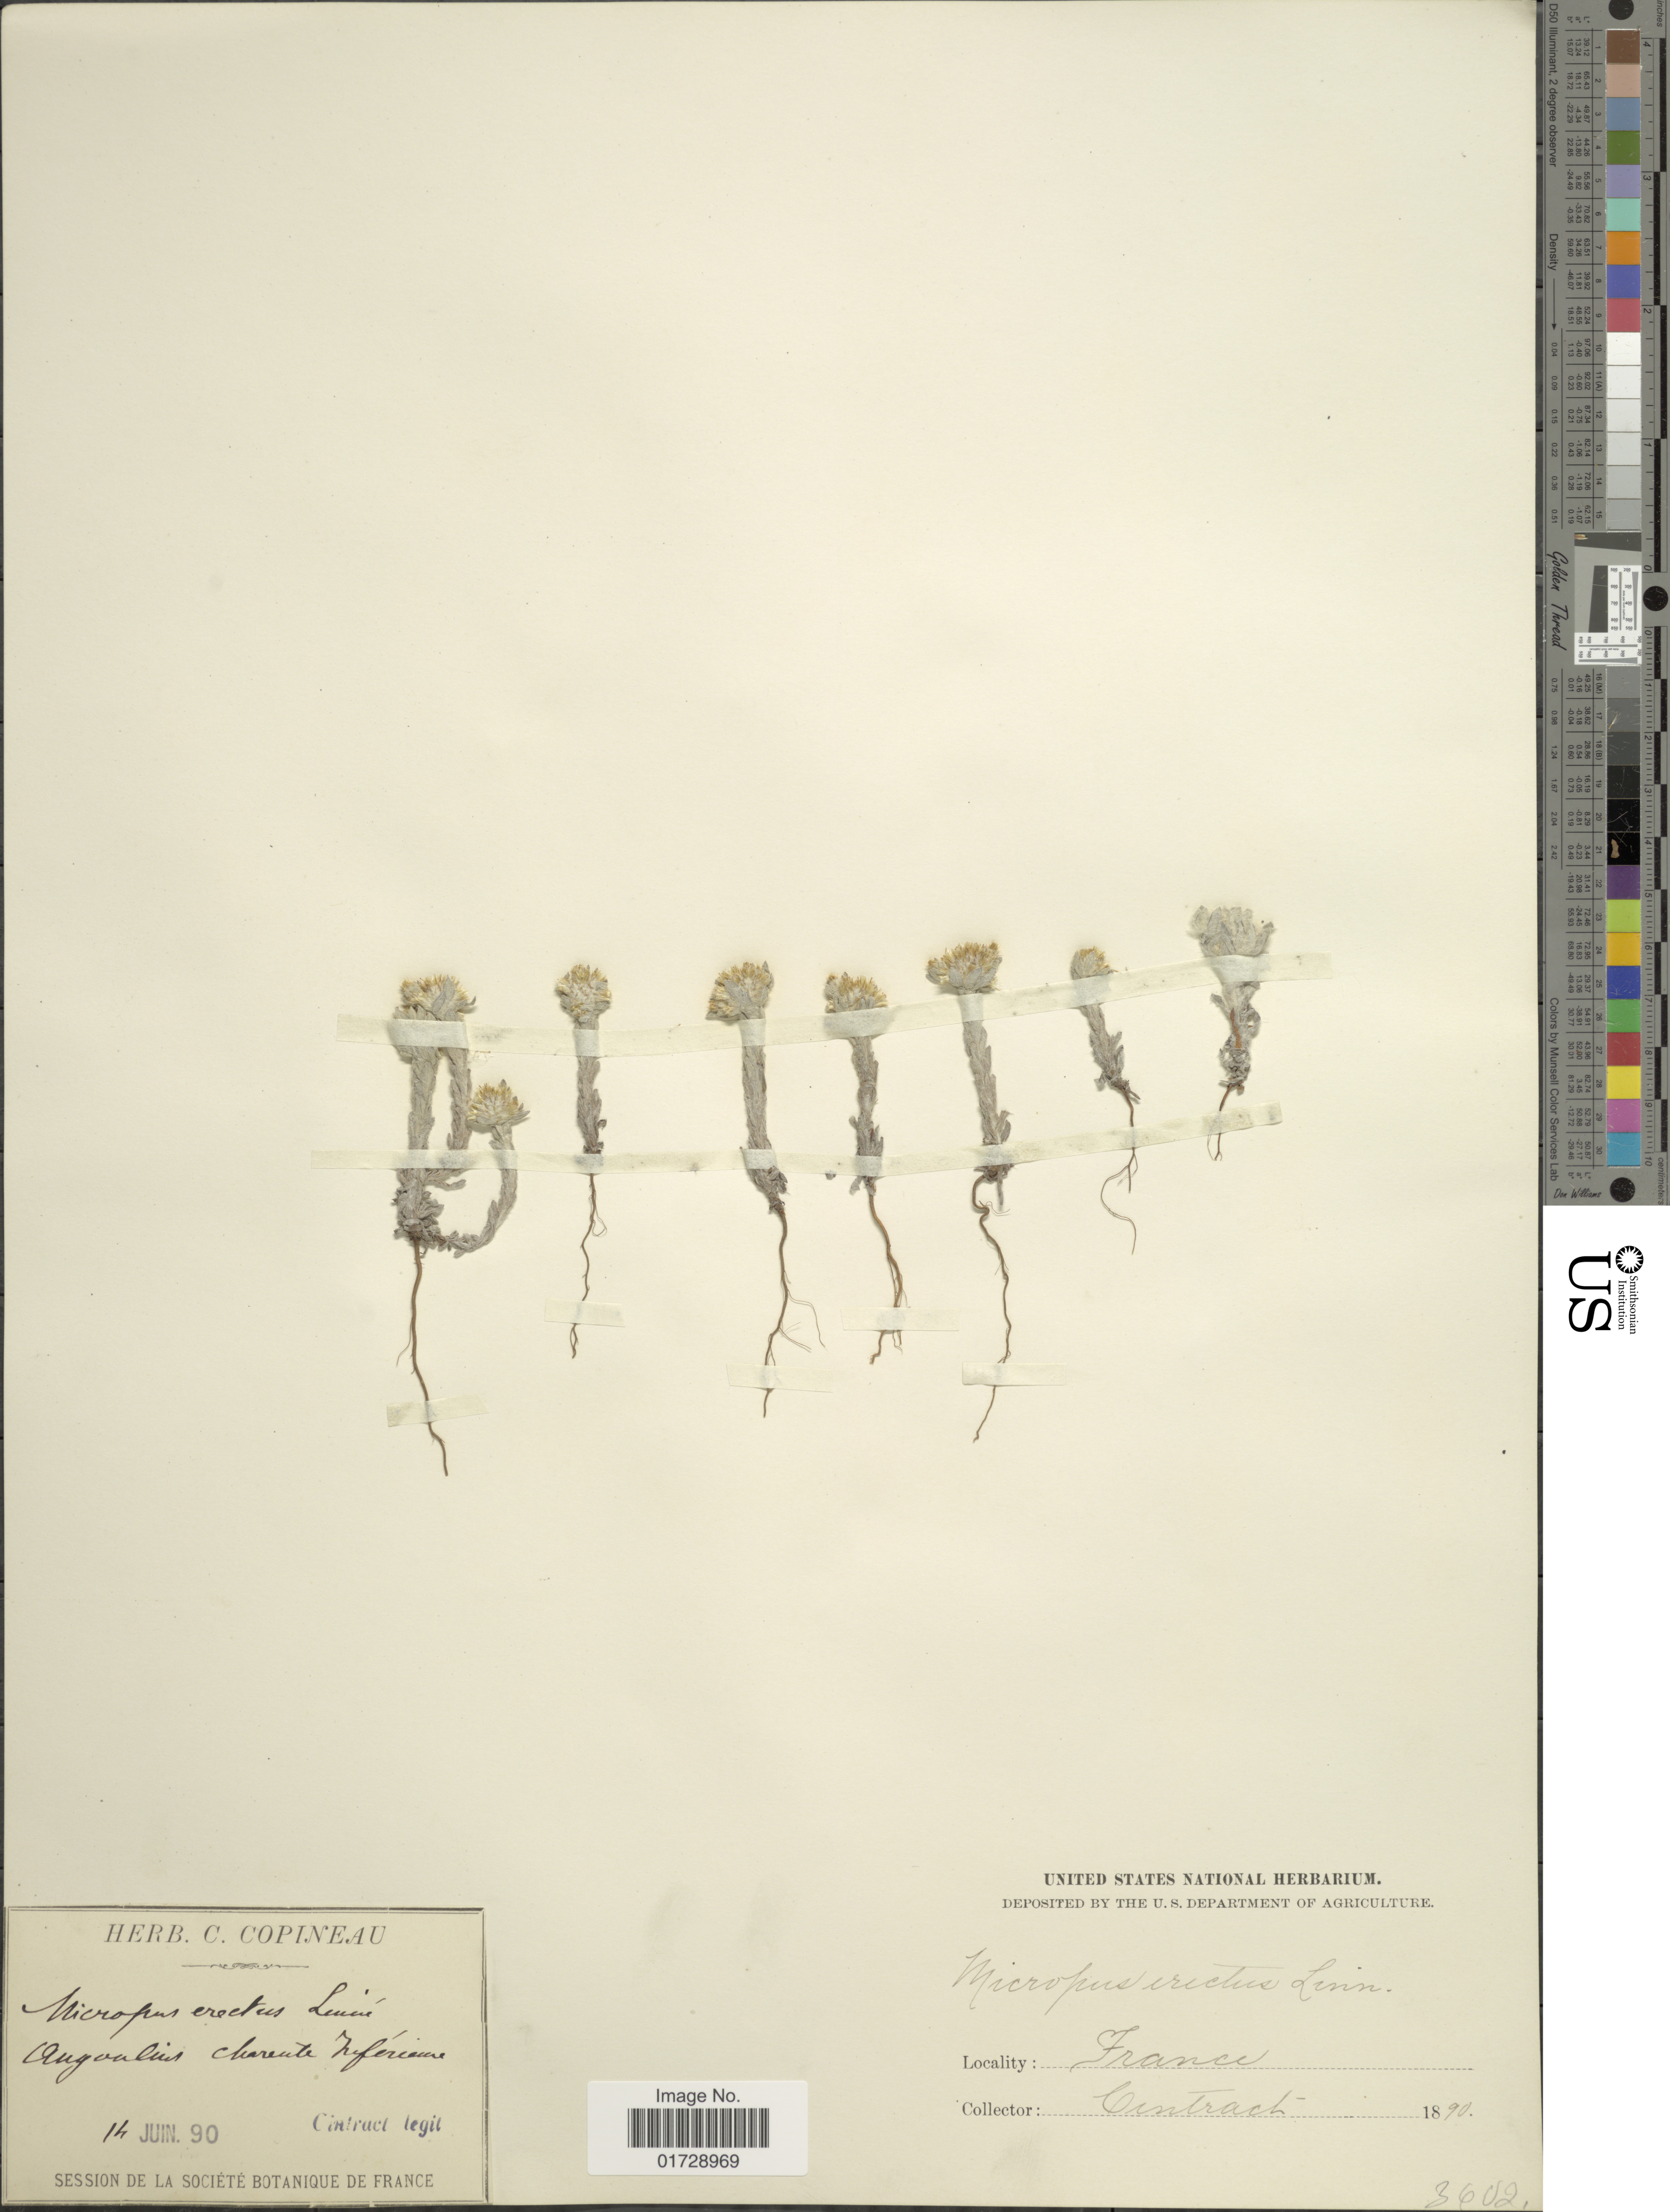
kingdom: Plantae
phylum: Tracheophyta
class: Magnoliopsida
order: Asterales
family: Asteraceae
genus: Micropus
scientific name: Micropus erectus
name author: L.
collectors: Cintract, --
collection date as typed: Transcribed d/m/y: 14/6/90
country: France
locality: Augvaluis chareute Infercaure